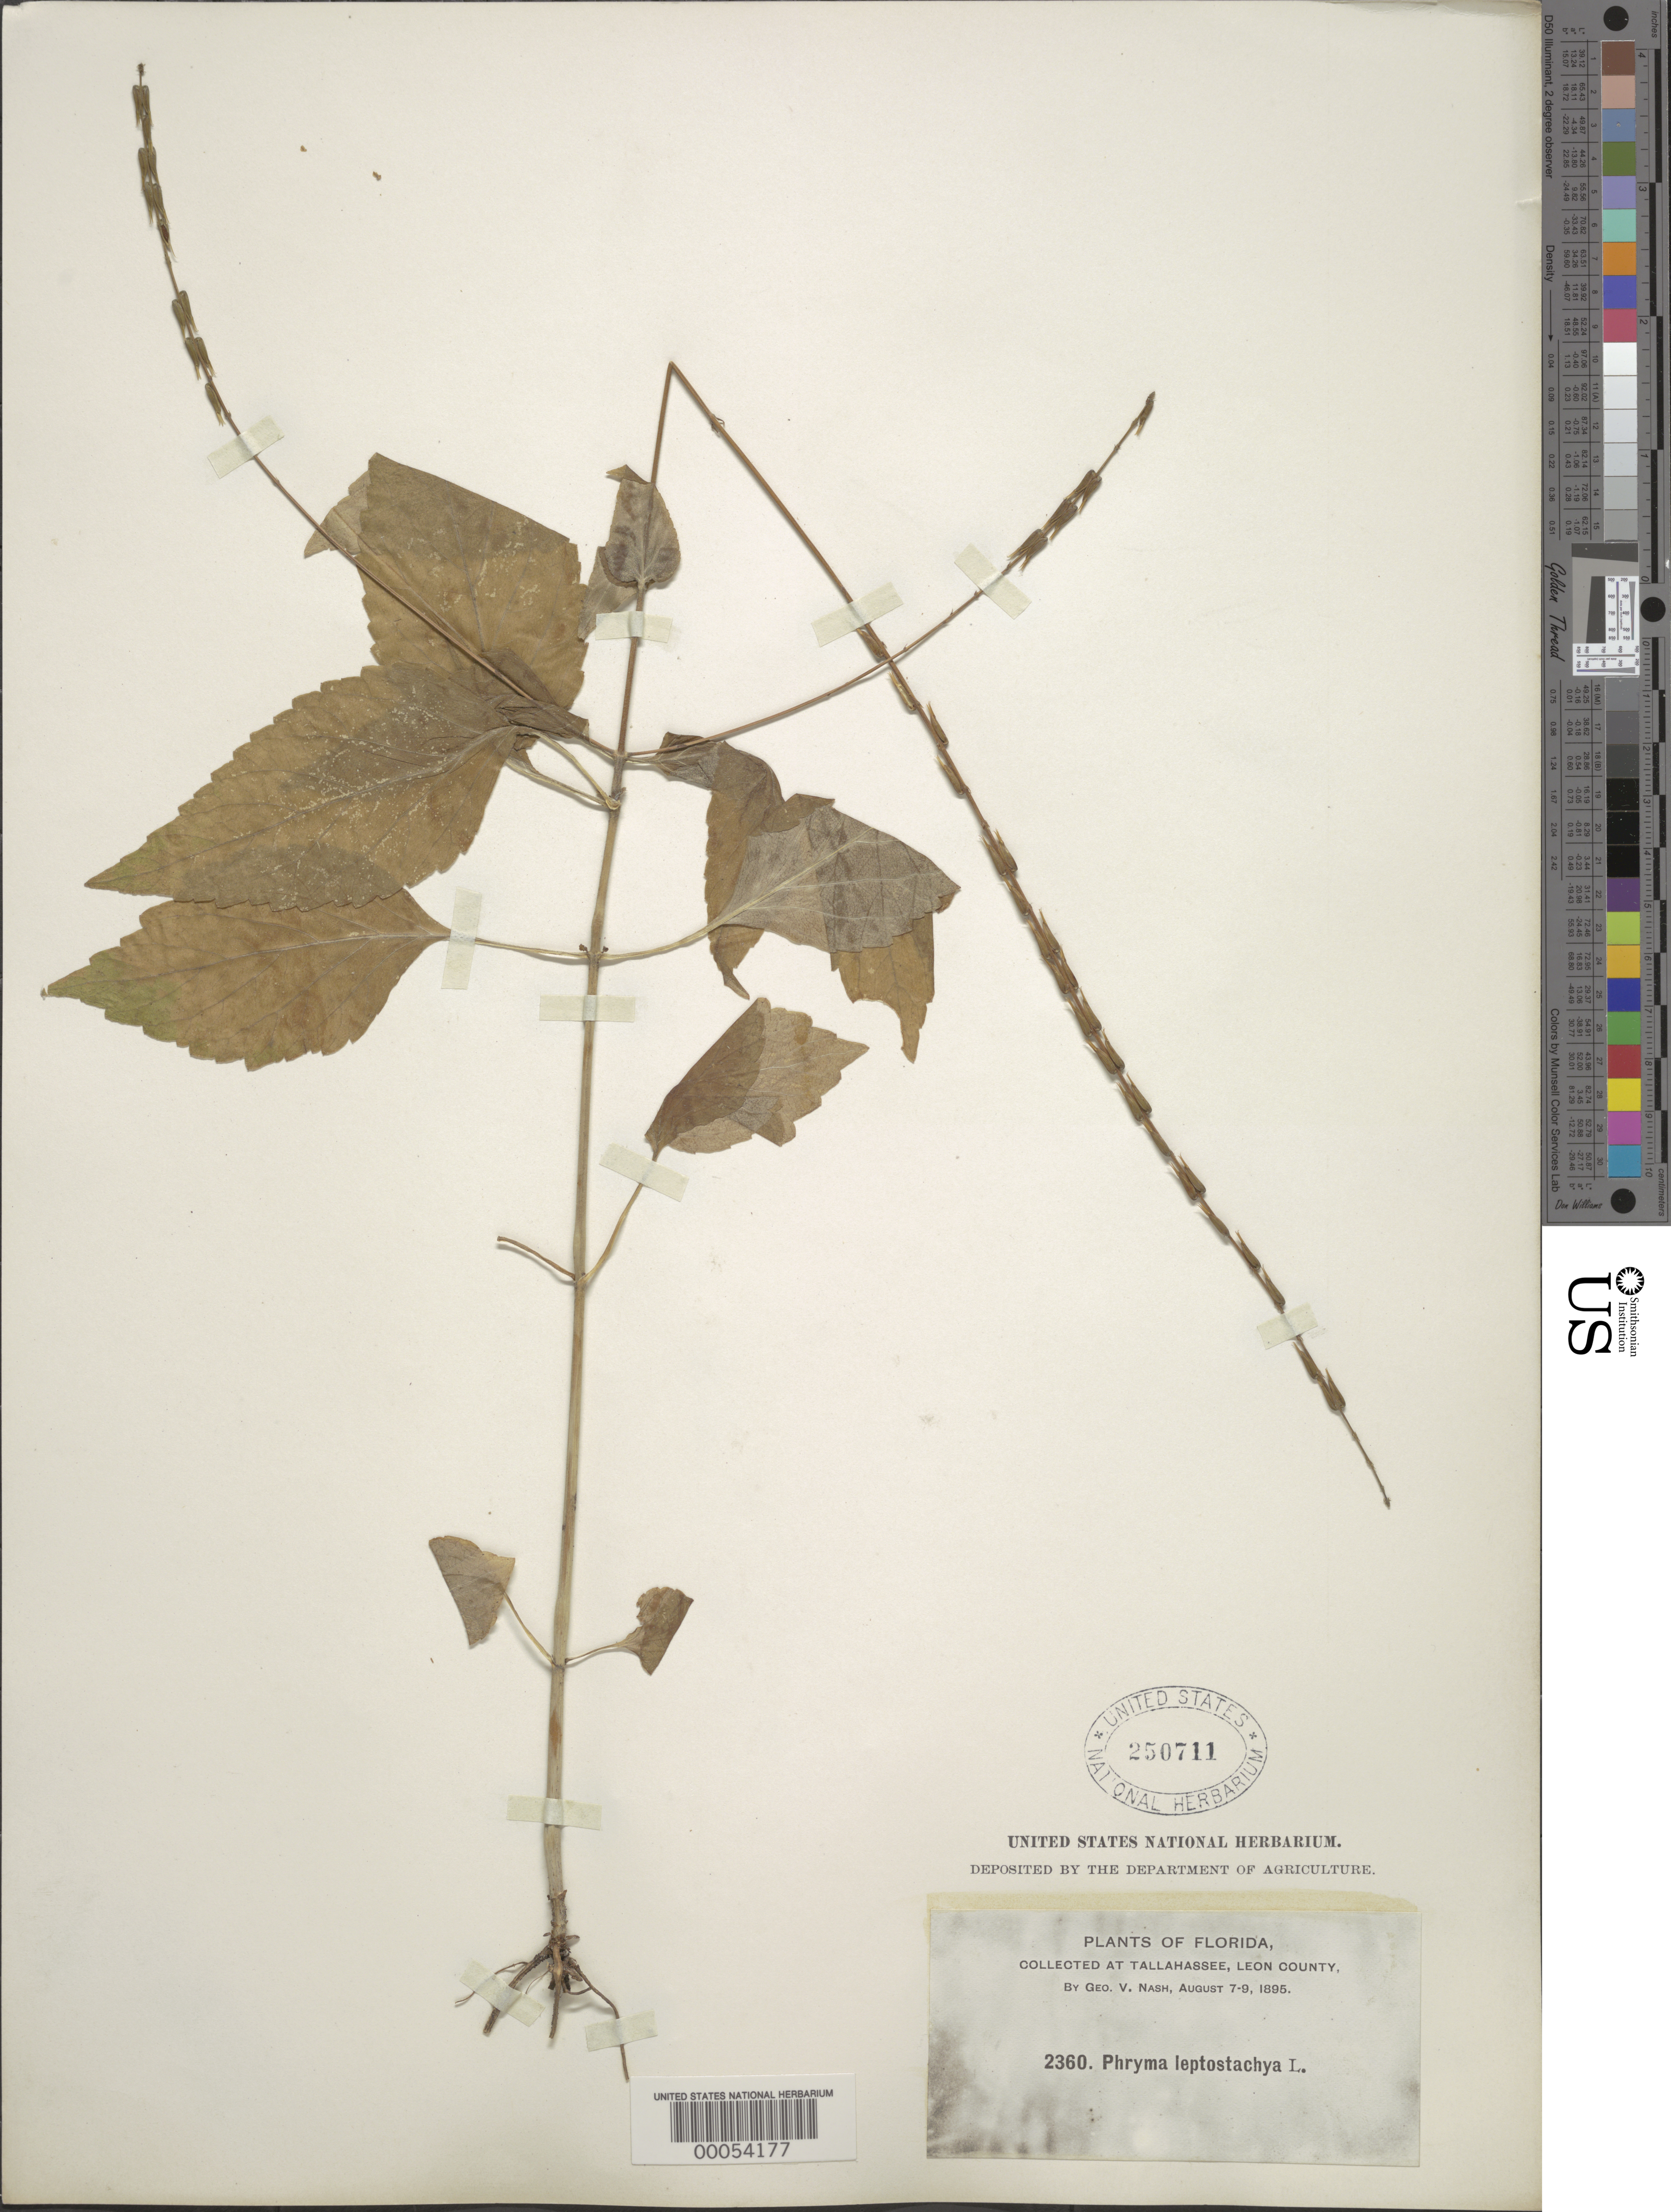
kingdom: Plantae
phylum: Tracheophyta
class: Magnoliopsida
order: Lamiales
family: Phrymaceae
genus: Phryma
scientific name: Phryma leptostachya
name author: L.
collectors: G. V. Nash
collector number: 2360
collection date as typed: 07 Aug 1895 to 09 Aug 1895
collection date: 1895-08-07/1895-08-09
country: United States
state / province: Florida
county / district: Leon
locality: Tallahassee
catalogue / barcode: US 250711